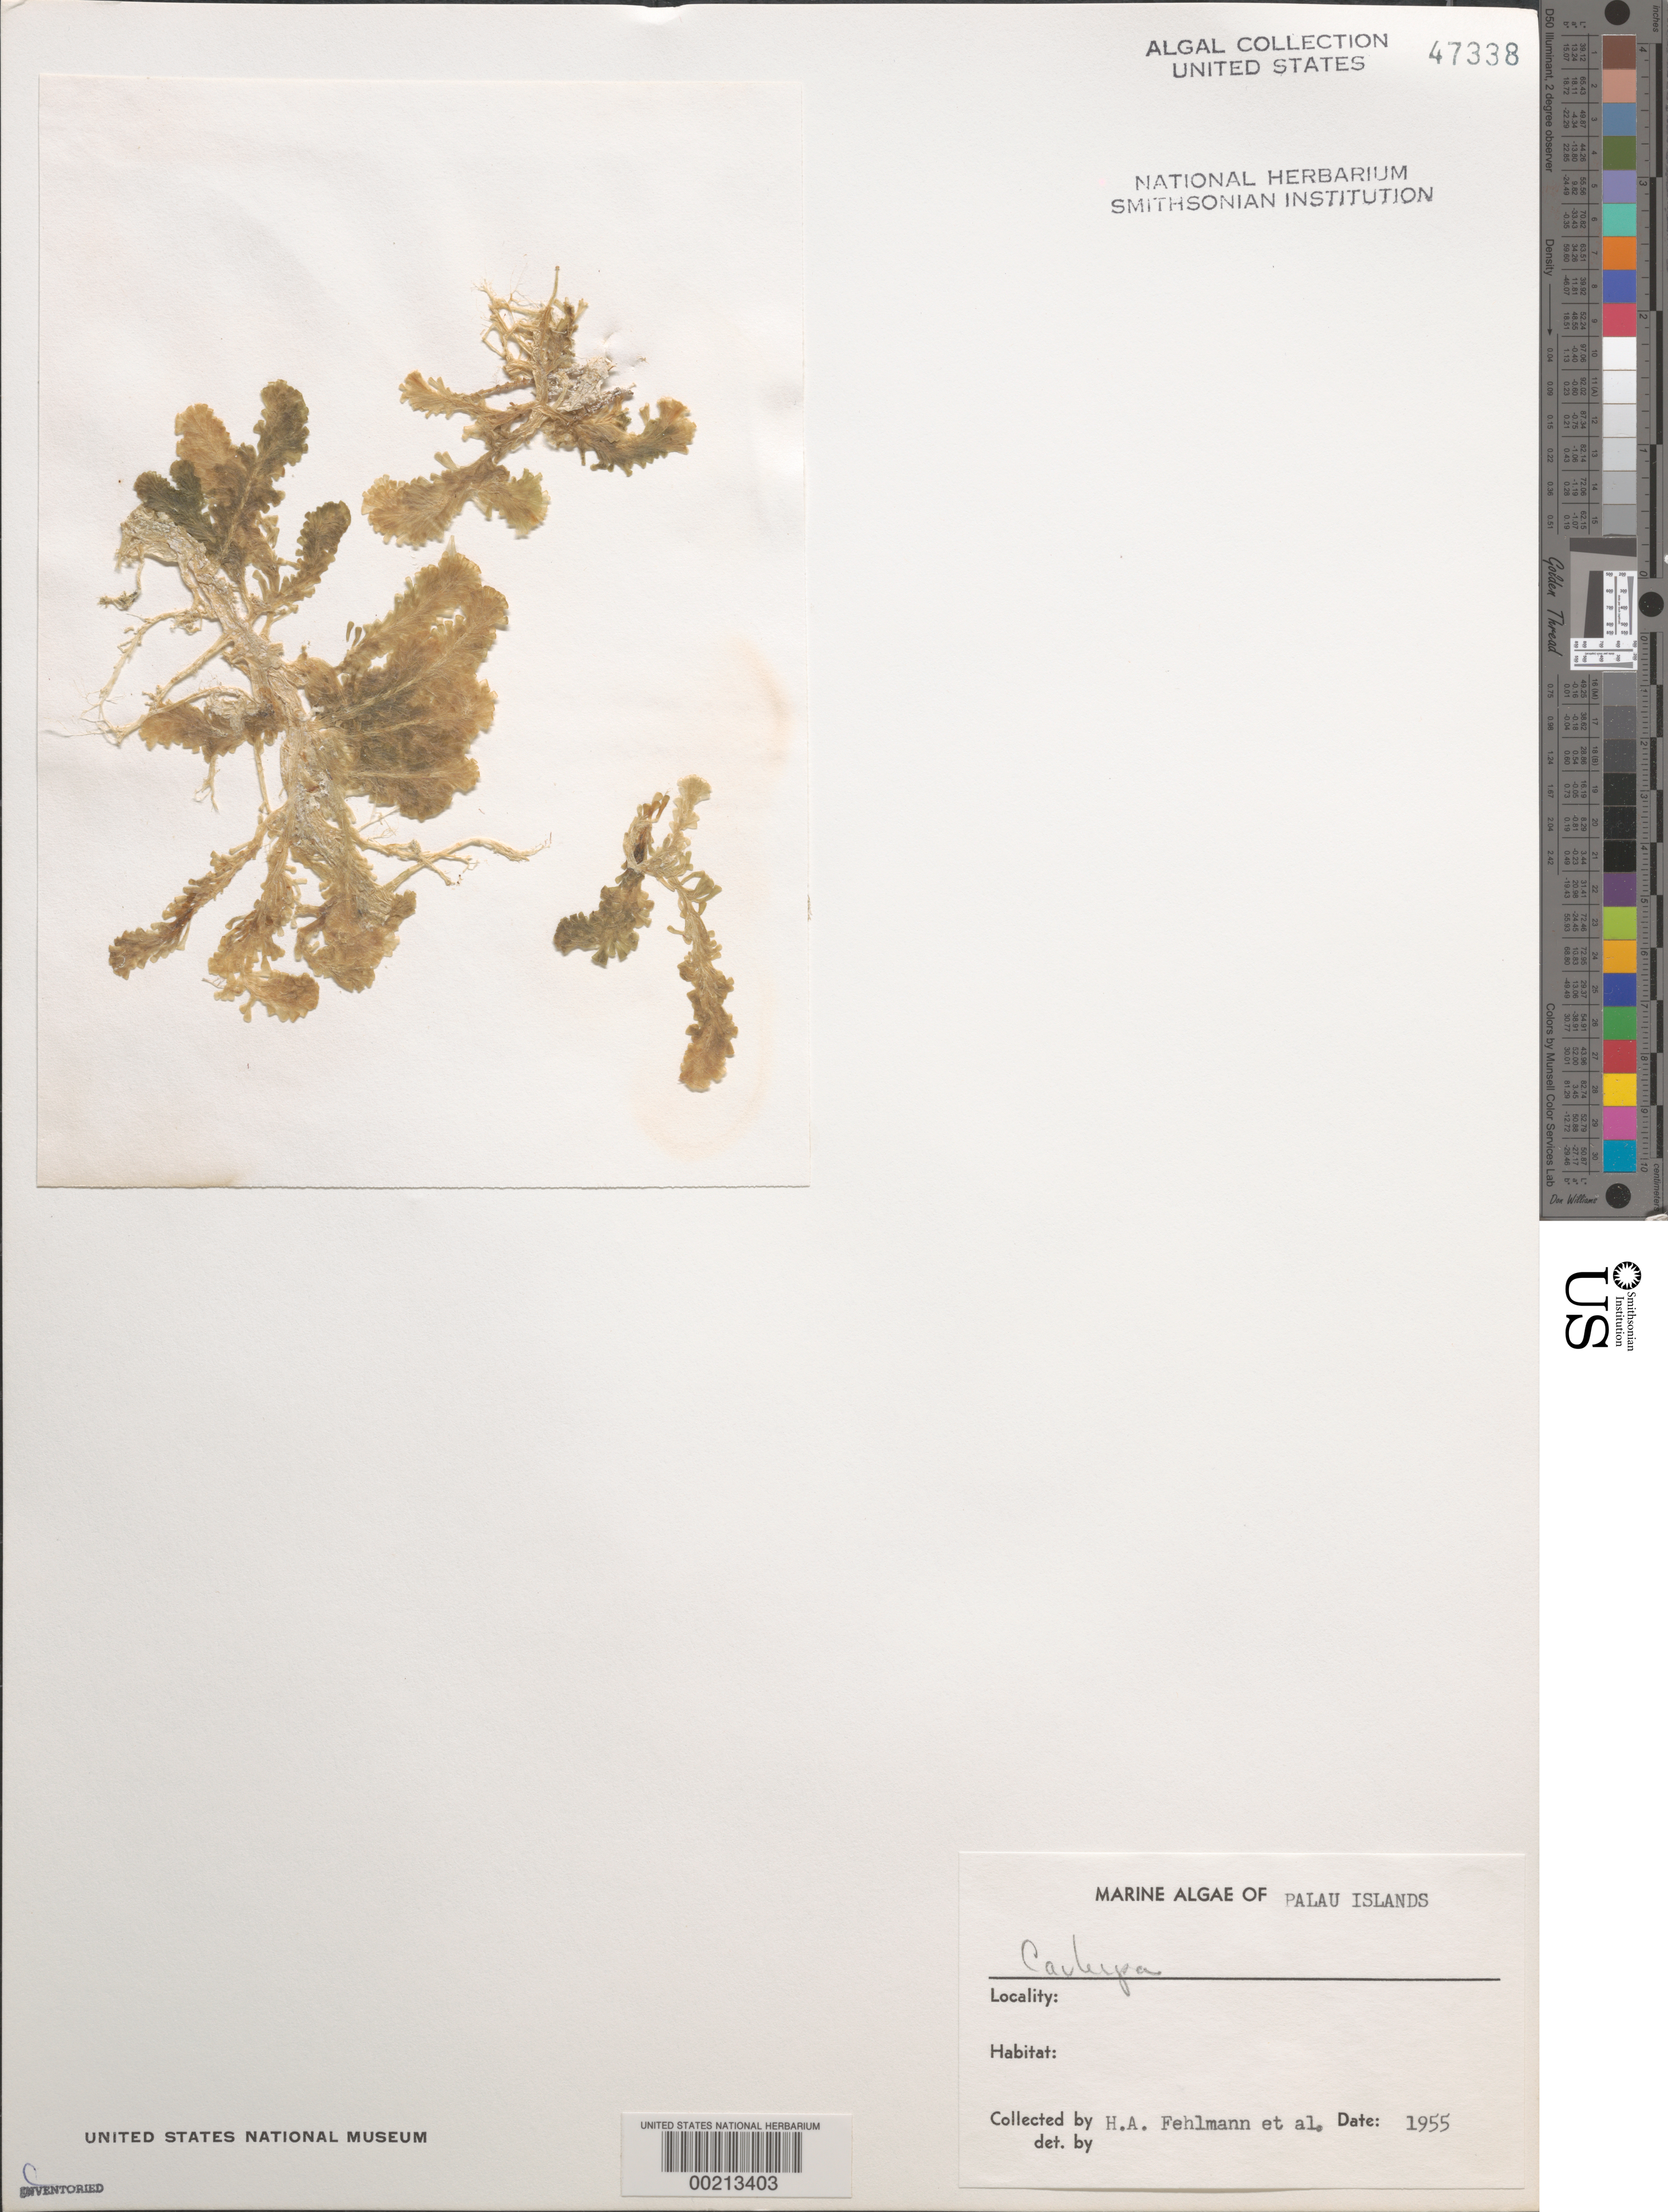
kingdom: Plantae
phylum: Chlorophyta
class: Ulvophyceae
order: Bryopsidales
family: Caulerpaceae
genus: Caulerpa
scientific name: Caulerpa sp.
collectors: H. Fehlmann et al.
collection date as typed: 1955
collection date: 1955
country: Palau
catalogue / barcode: US 47338